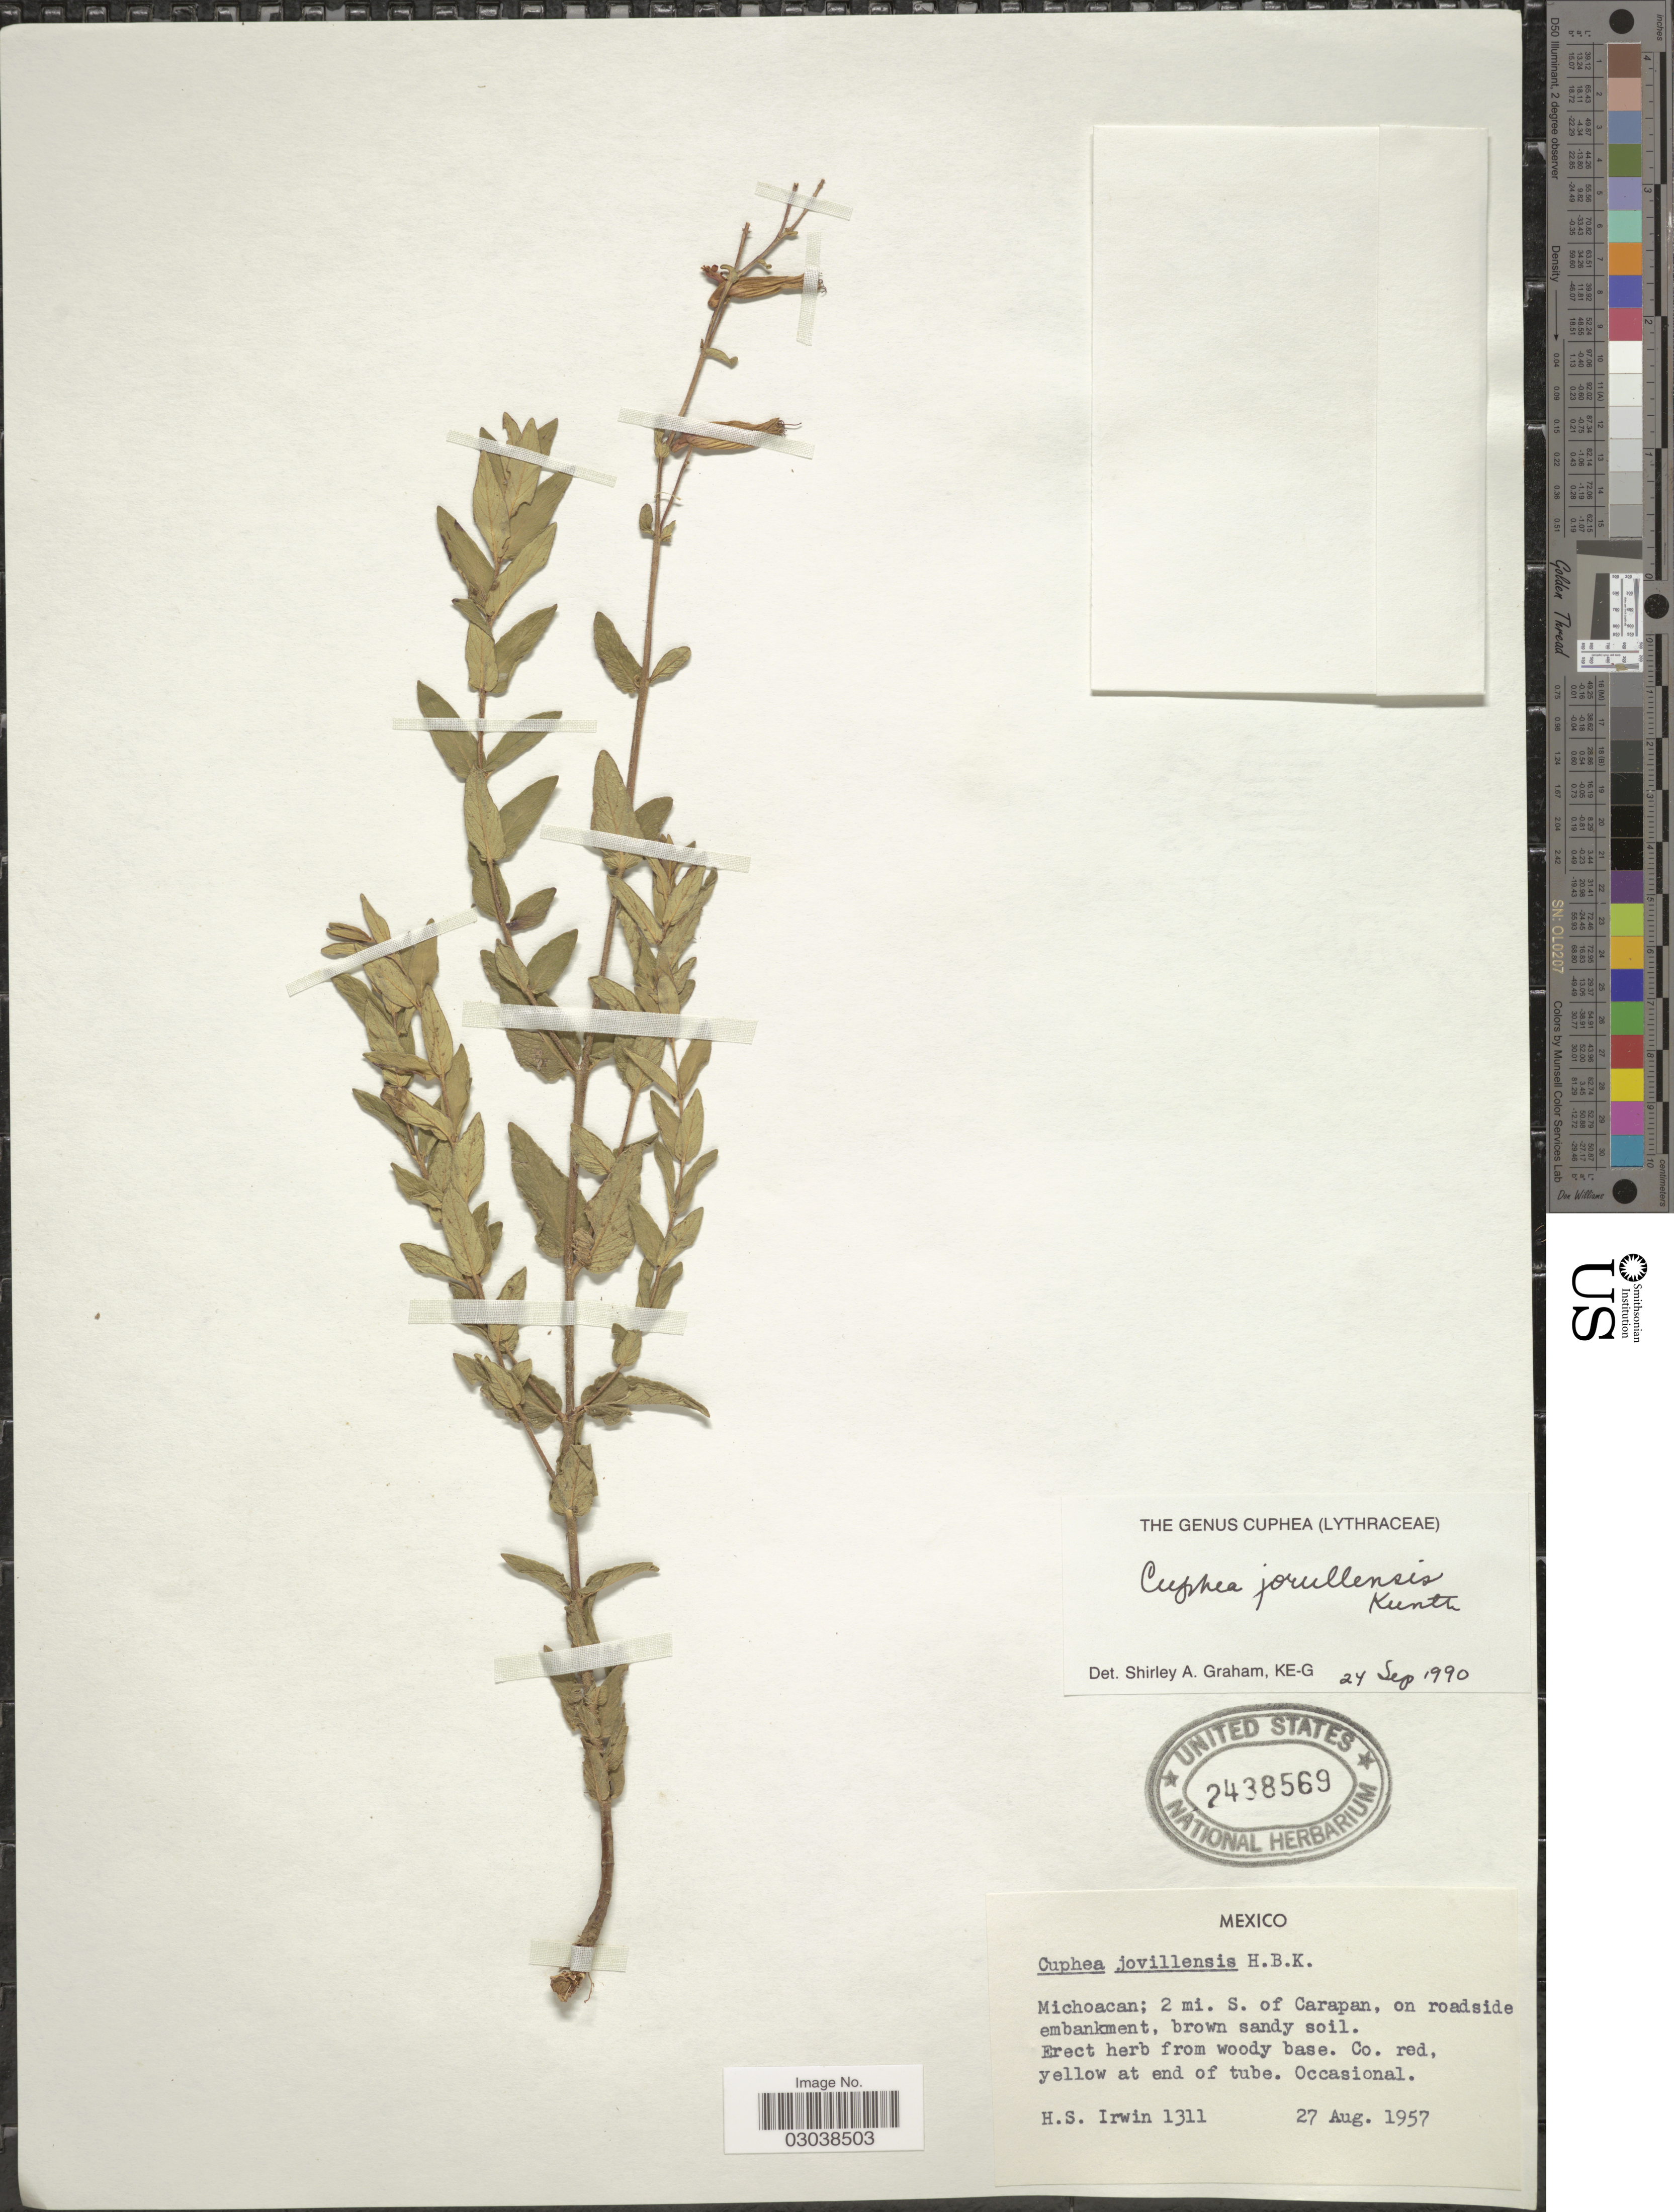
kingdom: Plantae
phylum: Tracheophyta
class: Magnoliopsida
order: Myrtales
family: Lythraceae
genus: Cuphea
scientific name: Cuphea jorullensis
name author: Kunth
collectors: H. Irwin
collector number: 1311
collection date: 1957-08-27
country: Mexico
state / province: Michoacán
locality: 2 mi. S of Carapan, on roadside embankment.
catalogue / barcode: US 2438569